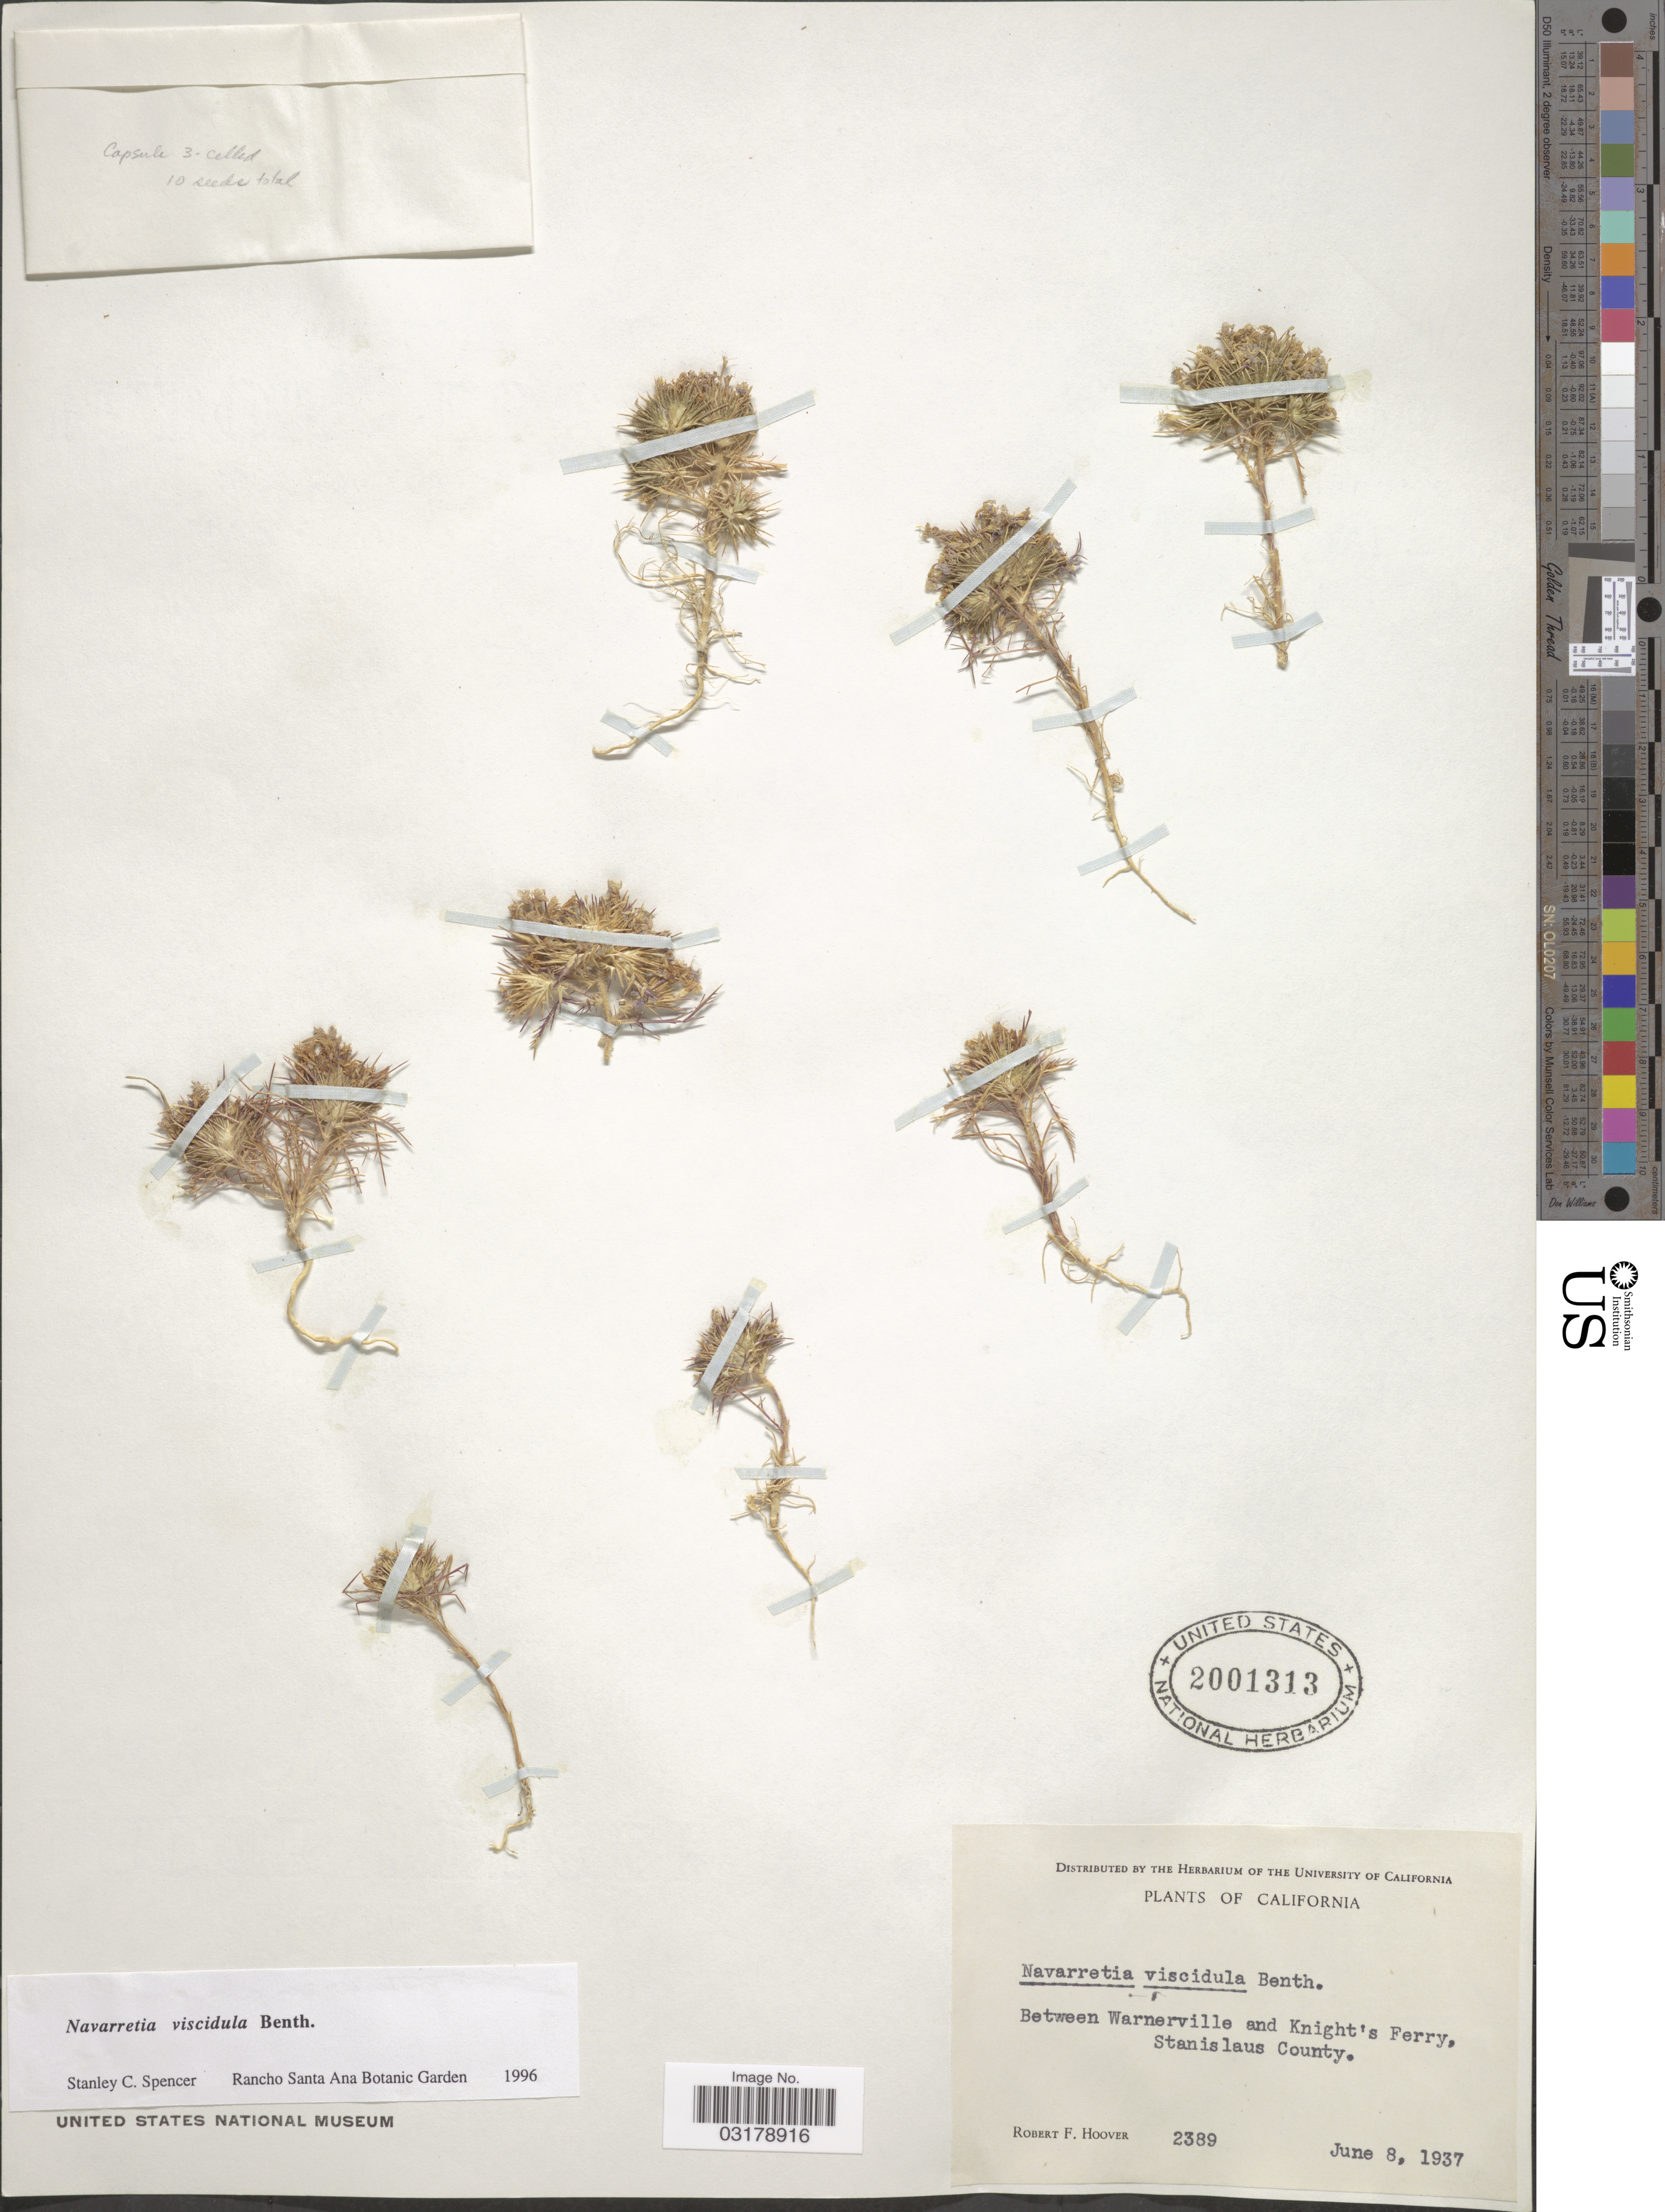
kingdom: Plantae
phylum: Tracheophyta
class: Magnoliopsida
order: Ericales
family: Polemoniaceae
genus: Navarretia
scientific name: Navarretia viscidula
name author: Benth.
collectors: R. F. Hoover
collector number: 2389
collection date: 1937-06-08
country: United States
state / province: California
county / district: Stanislaus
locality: Between Warnerville and Knight's Ferry, Stanislaus County.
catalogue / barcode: US 2001313